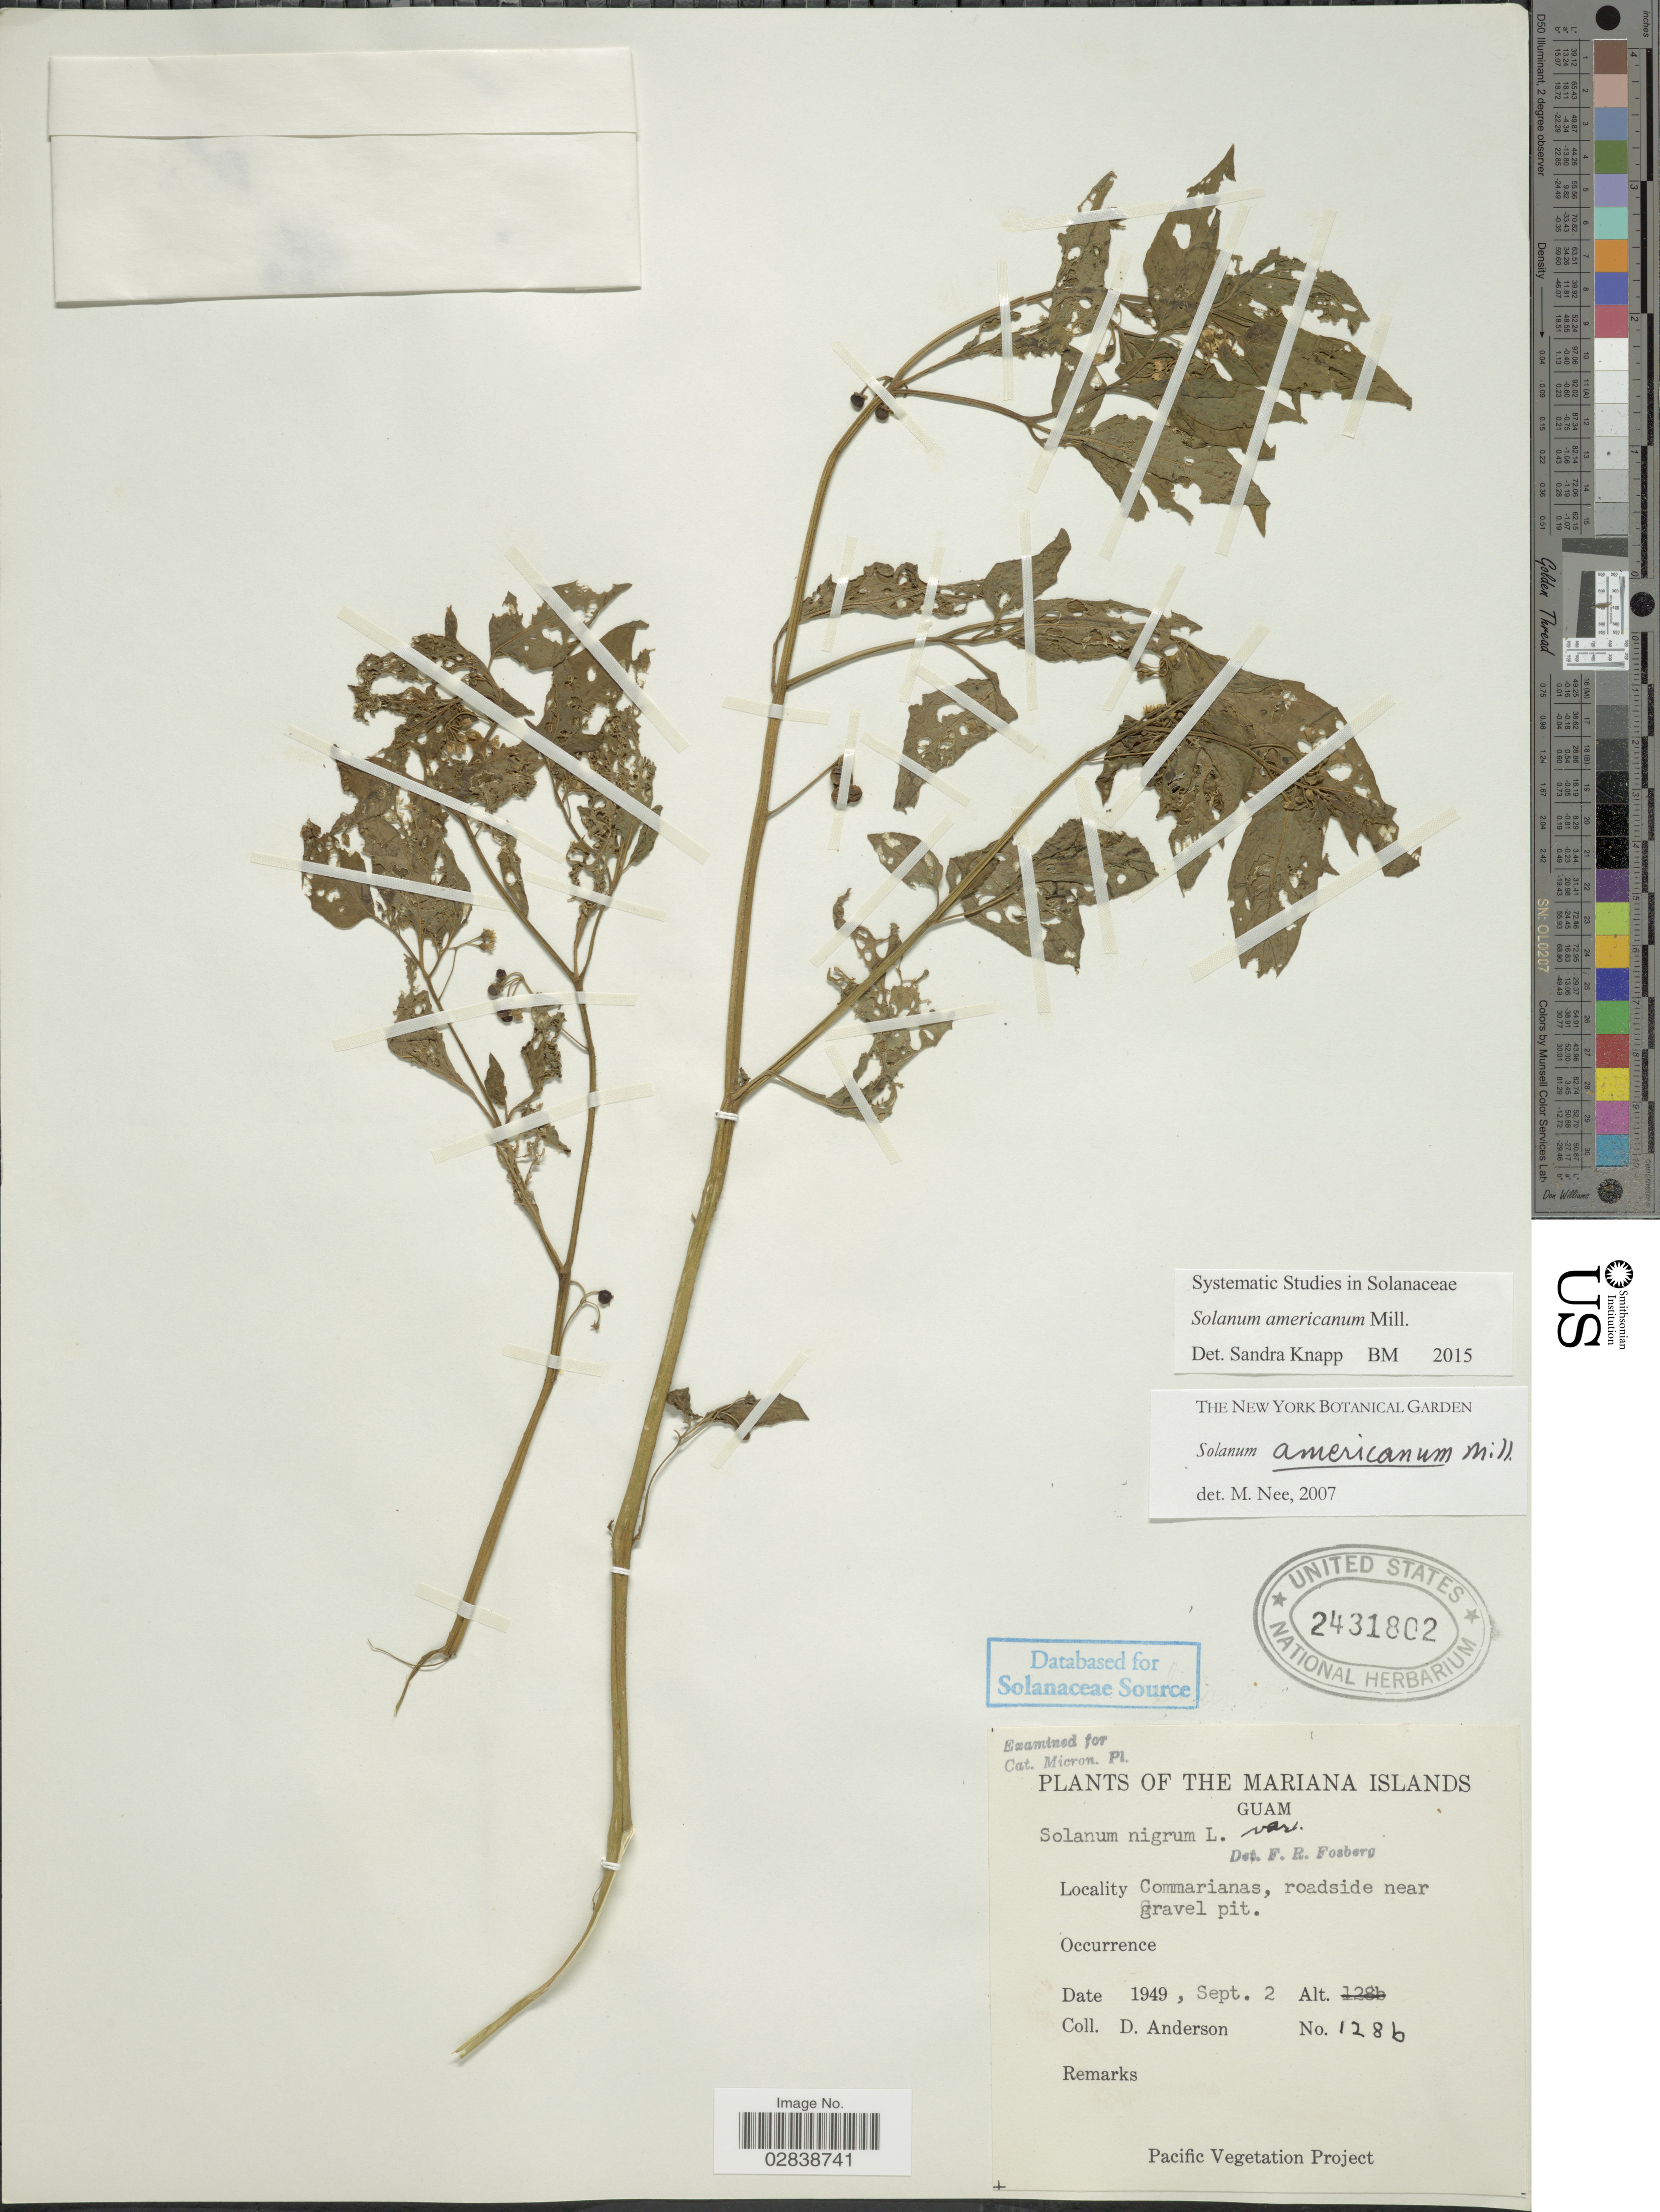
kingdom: Plantae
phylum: Tracheophyta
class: Magnoliopsida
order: Solanales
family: Solanaceae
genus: Solanum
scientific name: Solanum americanum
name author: Mill.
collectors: D. Anderson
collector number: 1286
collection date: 1949-09-02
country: Guam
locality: Mariana Islands. Commarianas, roadside near gravel pit.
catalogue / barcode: US 2431802